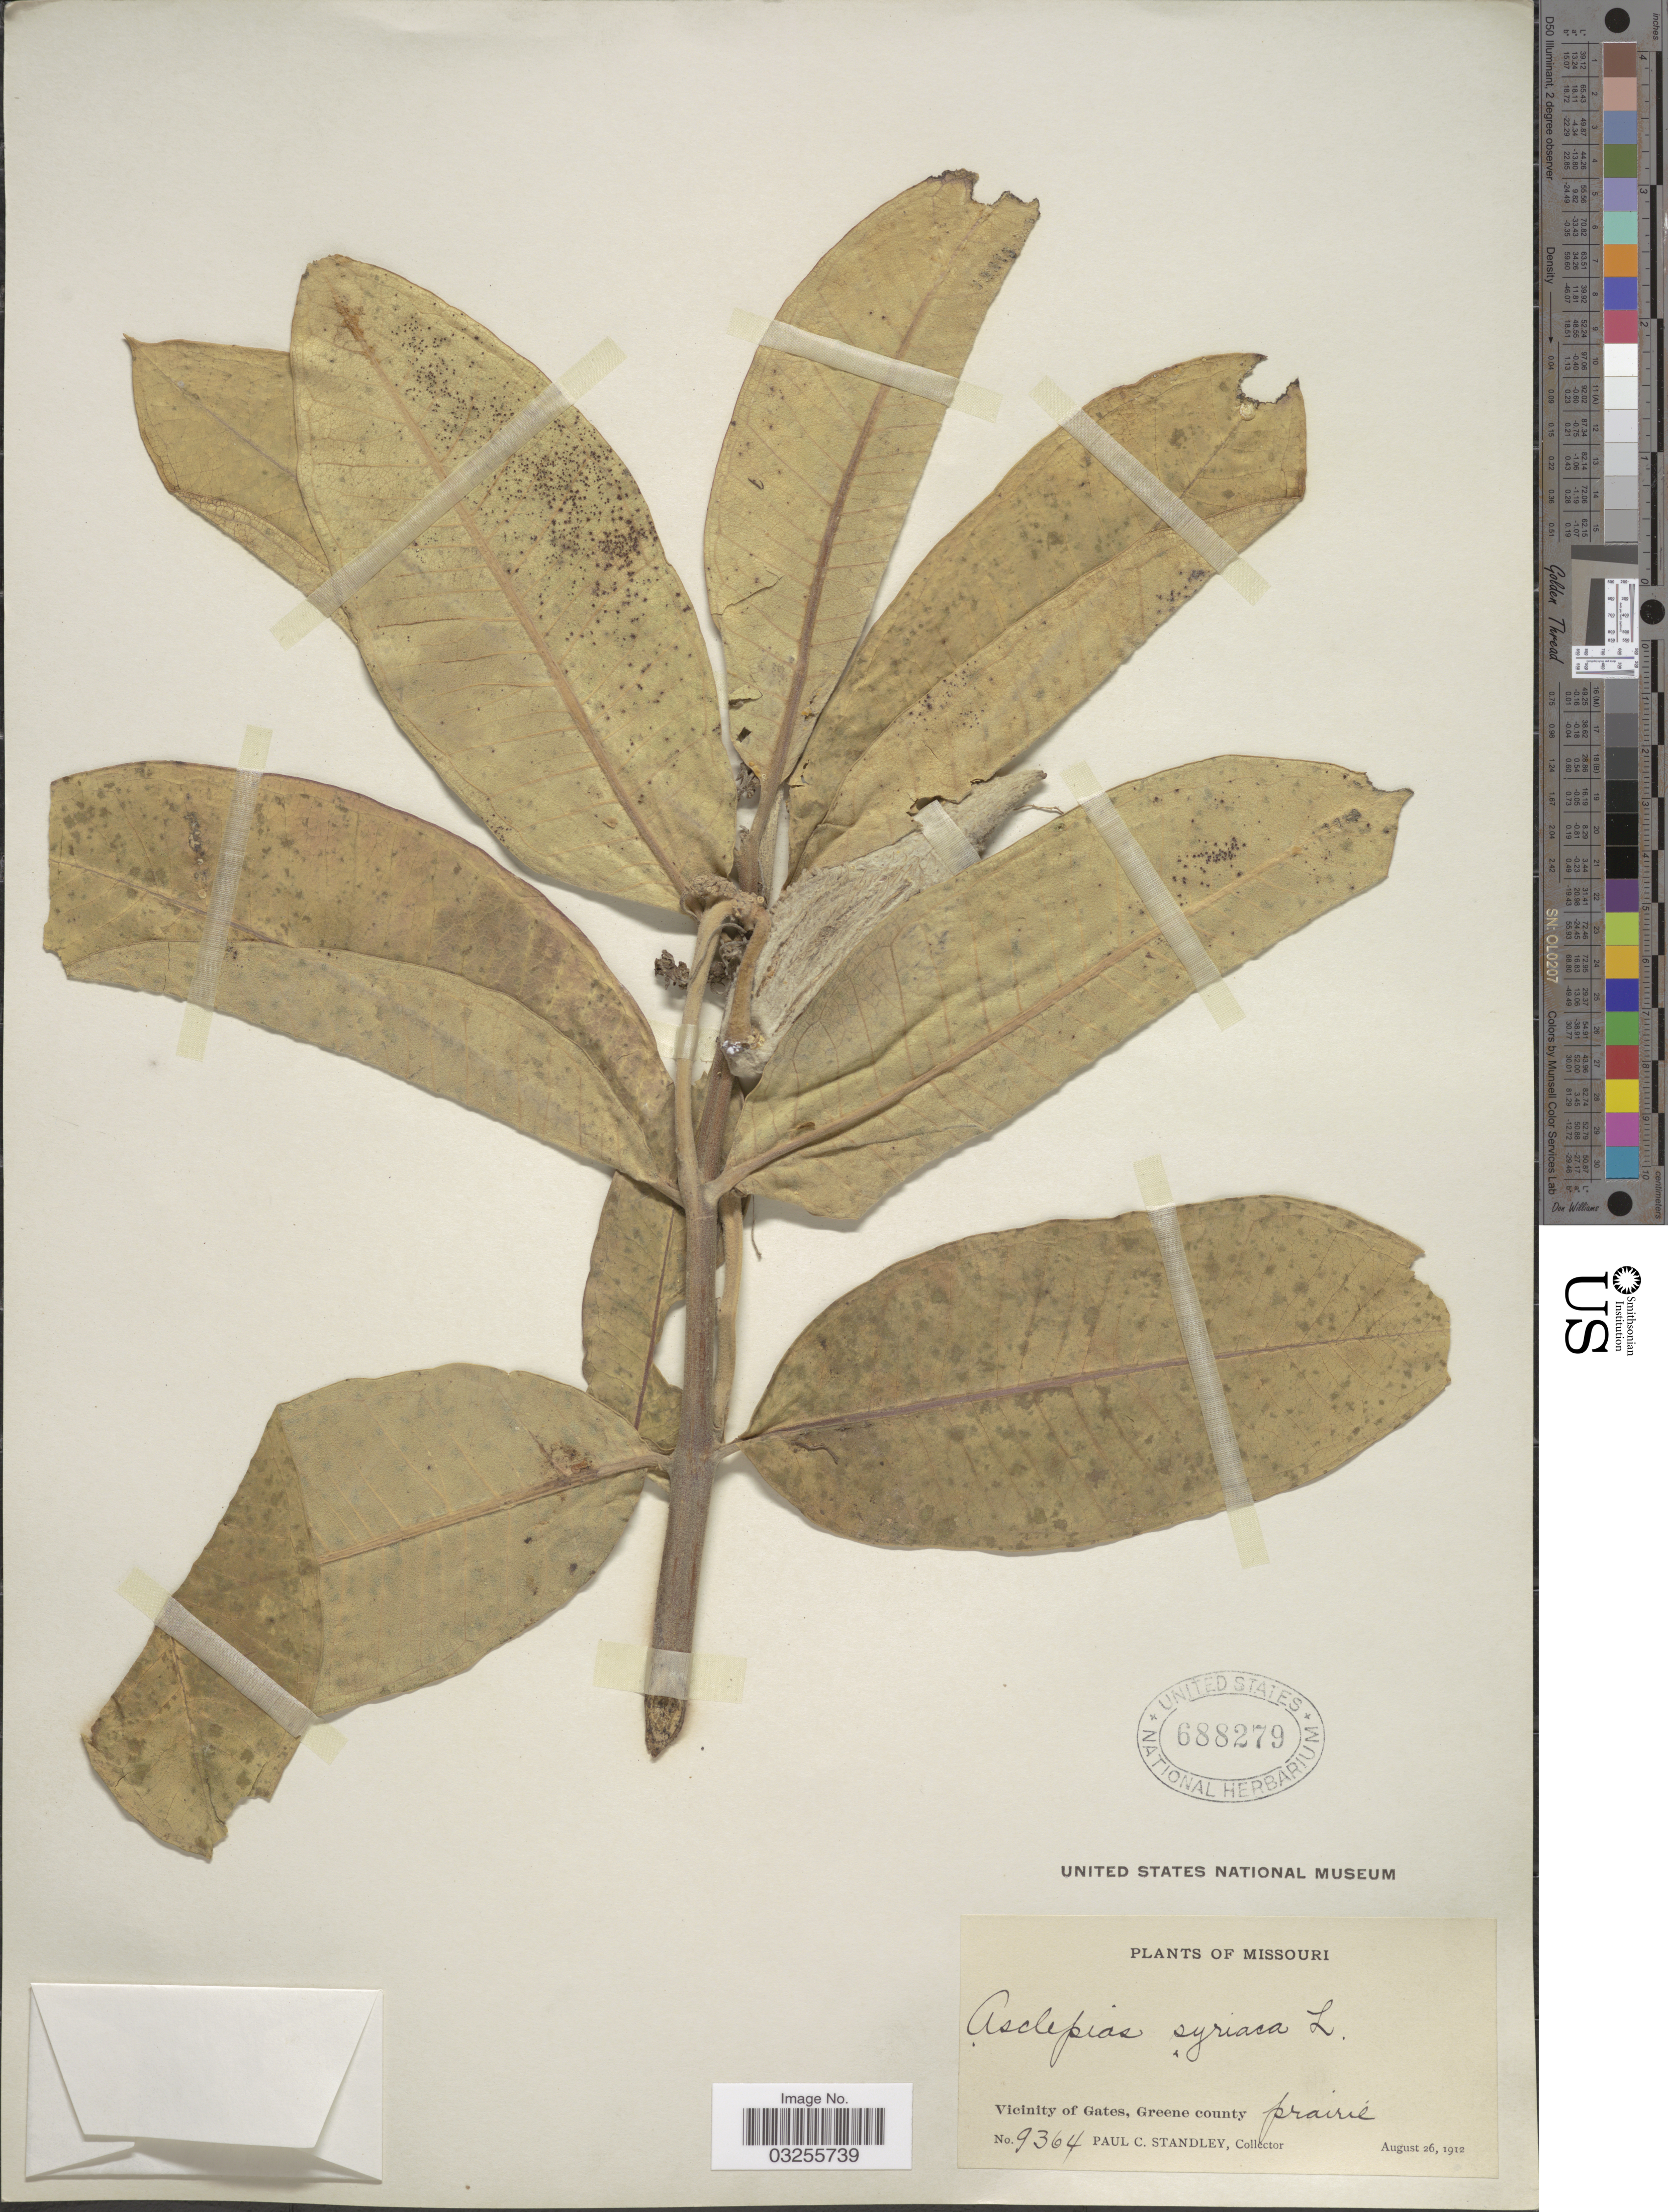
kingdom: Plantae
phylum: Tracheophyta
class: Magnoliopsida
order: Gentianales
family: Apocynaceae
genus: Asclepias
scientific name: Asclepias syriaca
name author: L.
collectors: P. C. Standley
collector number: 9364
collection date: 1912-08-26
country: United States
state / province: Missouri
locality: Vicinity of Gates, Greene county.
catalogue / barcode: US 688279